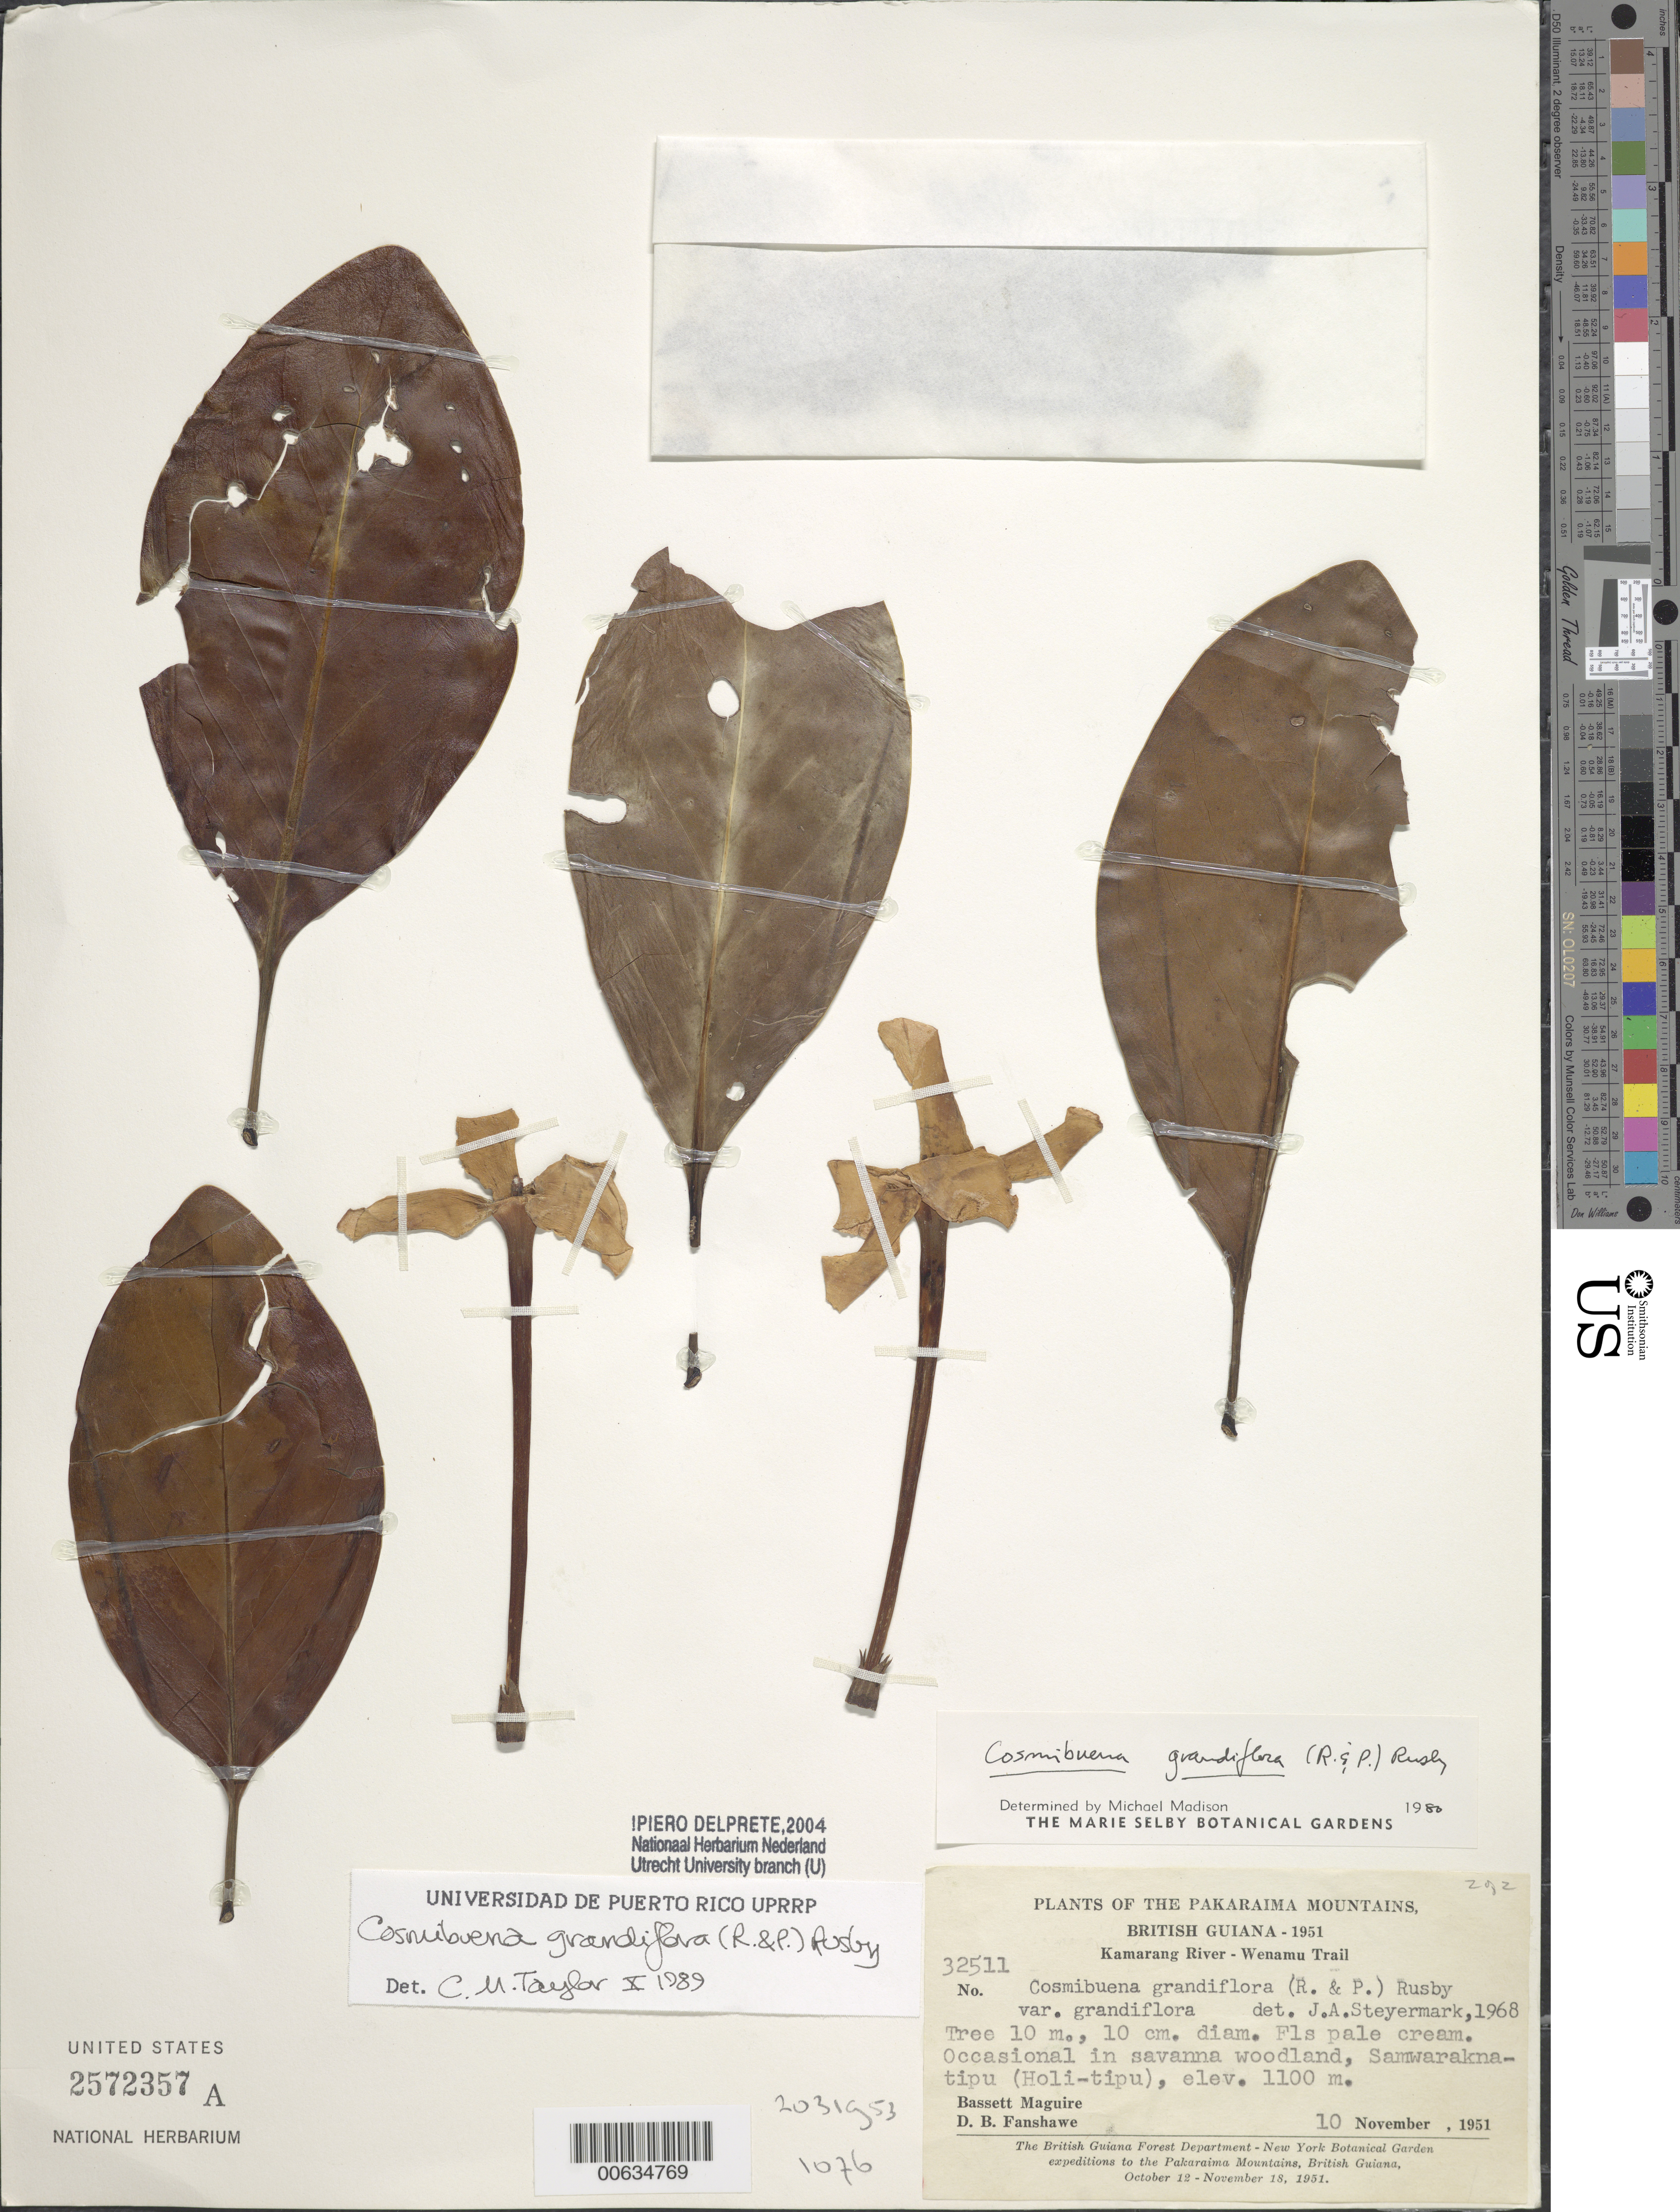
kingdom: Plantae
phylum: Tracheophyta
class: Magnoliopsida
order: Gentianales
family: Rubiaceae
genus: Cosmibuena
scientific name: Cosmibuena grandiflora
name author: (Rose & Pav.) Rusby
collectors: B. Maguire & D. B. Fanshawe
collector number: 32511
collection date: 1951-11-10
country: Guyana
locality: British Guiana, Kamarang River, Wenamu Trail, Samwaraknatipu (Holi-tipu)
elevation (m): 1100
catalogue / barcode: US 2572357A